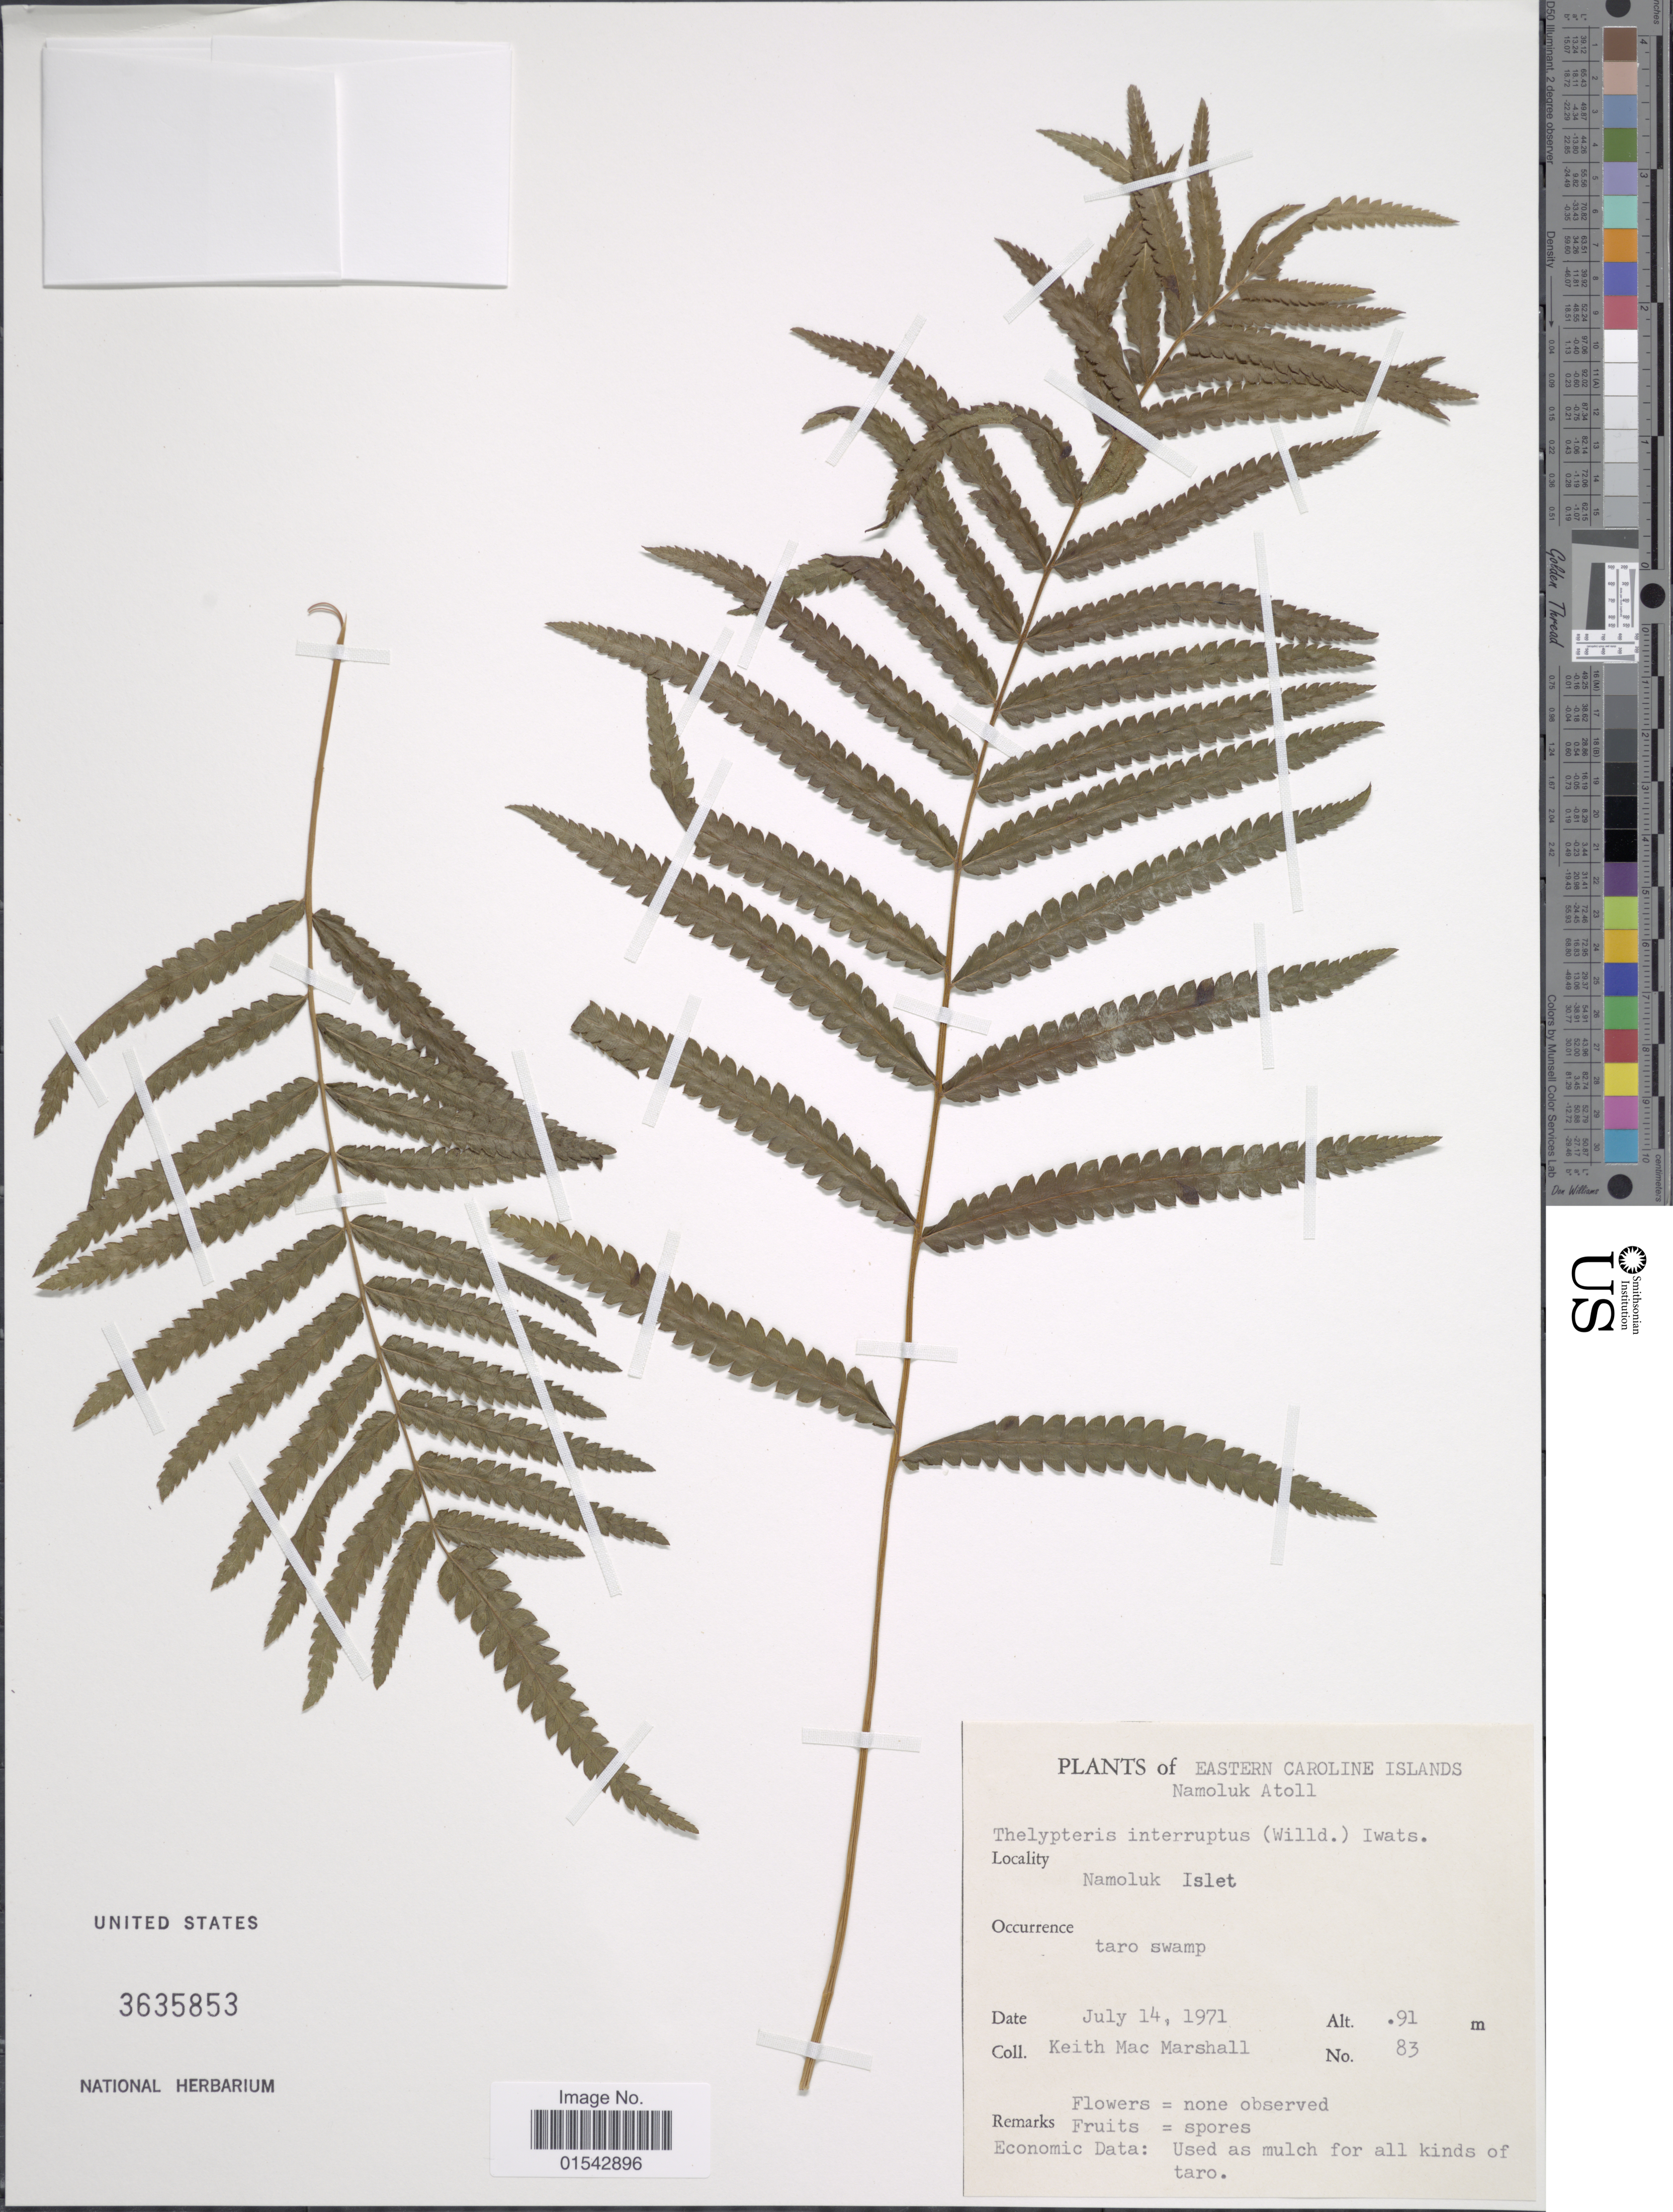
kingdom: Plantae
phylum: Tracheophyta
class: Polypodiopsida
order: Polypodiales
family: Thelypteridaceae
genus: Cyclosorus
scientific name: Cyclosorus interruptus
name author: (Willd.) H. Itô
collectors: K. M. Marshall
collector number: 83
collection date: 1971-07-14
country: Micronesia, Federated States of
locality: Caroline Islands, Namoluk atoll, Namoluk Islet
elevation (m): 91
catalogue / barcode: US 3635853